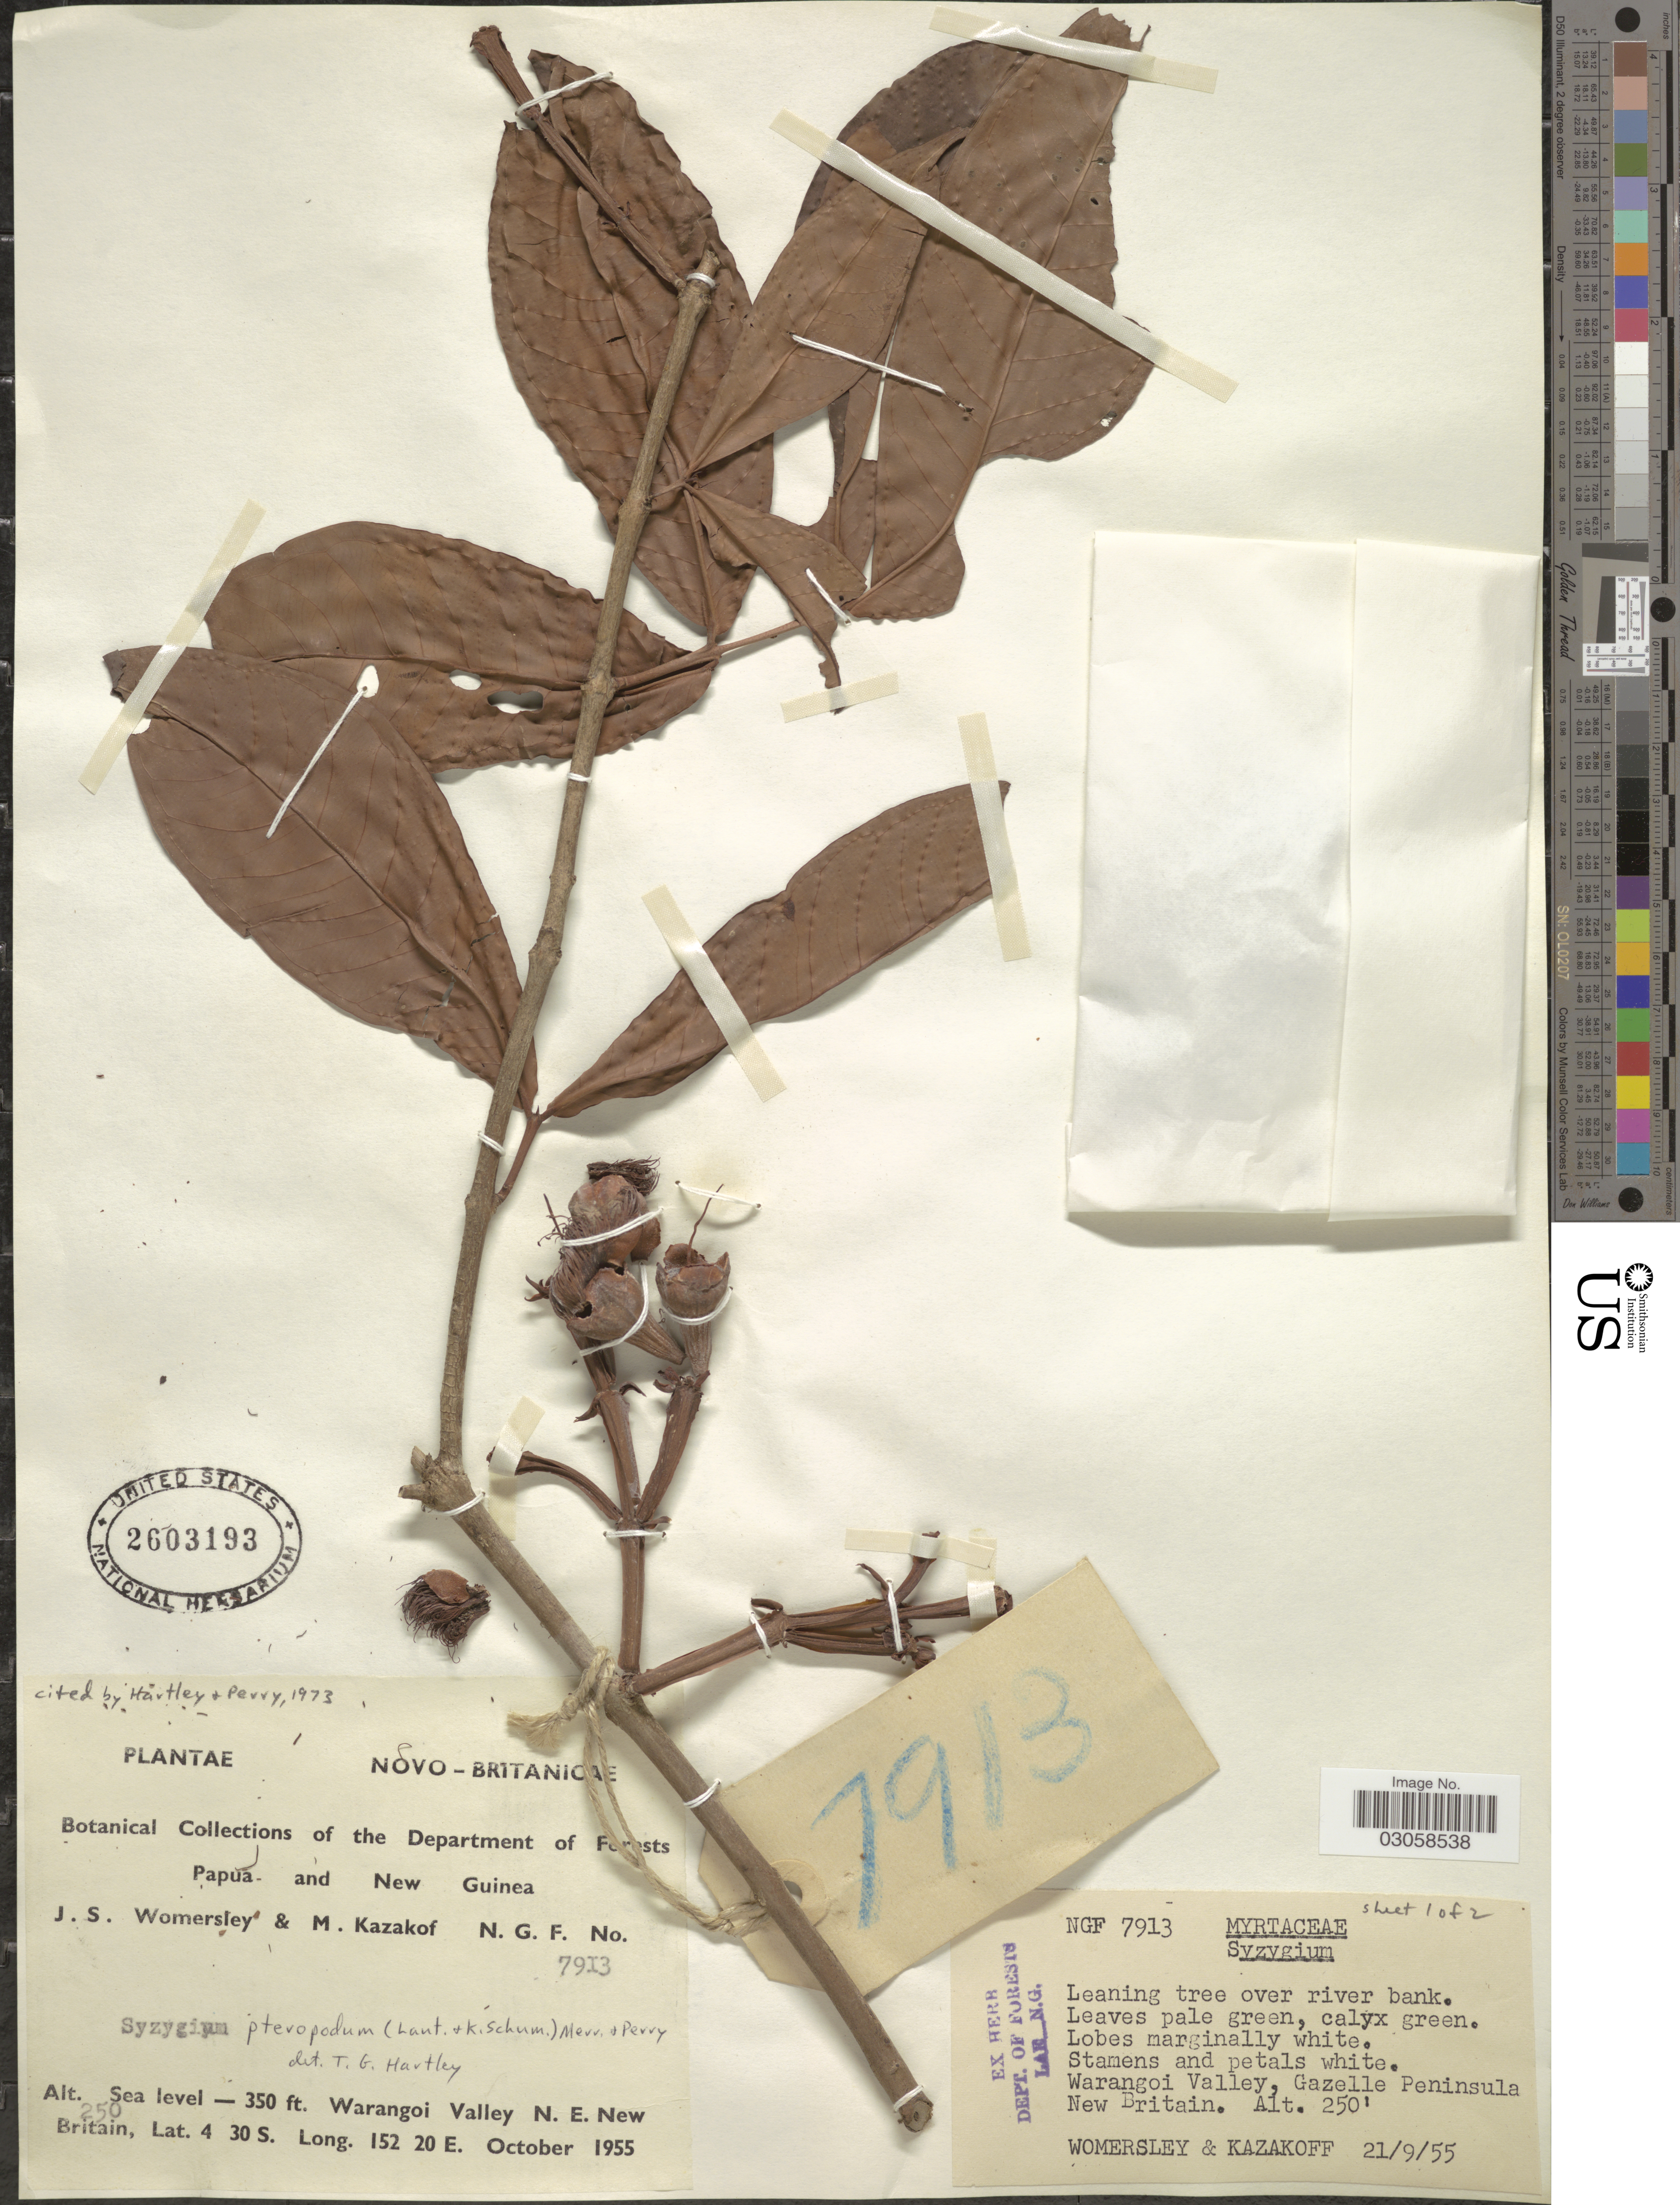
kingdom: Plantae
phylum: Tracheophyta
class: Magnoliopsida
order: Myrtales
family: Myrtaceae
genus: Syzygium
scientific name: Syzygium pteropodum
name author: (Lauterb. & K. Schum.) Merr. & Pav.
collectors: J. S. Womersley & M. Kazakof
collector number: NGF 7913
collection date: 1955-09-21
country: Papua New Guinea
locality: Warangoi Valley, Gazelle Peninsula. Papua and New Guinea. Warangoi Valley N.E. New Britain.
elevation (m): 107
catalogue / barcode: US 2603193